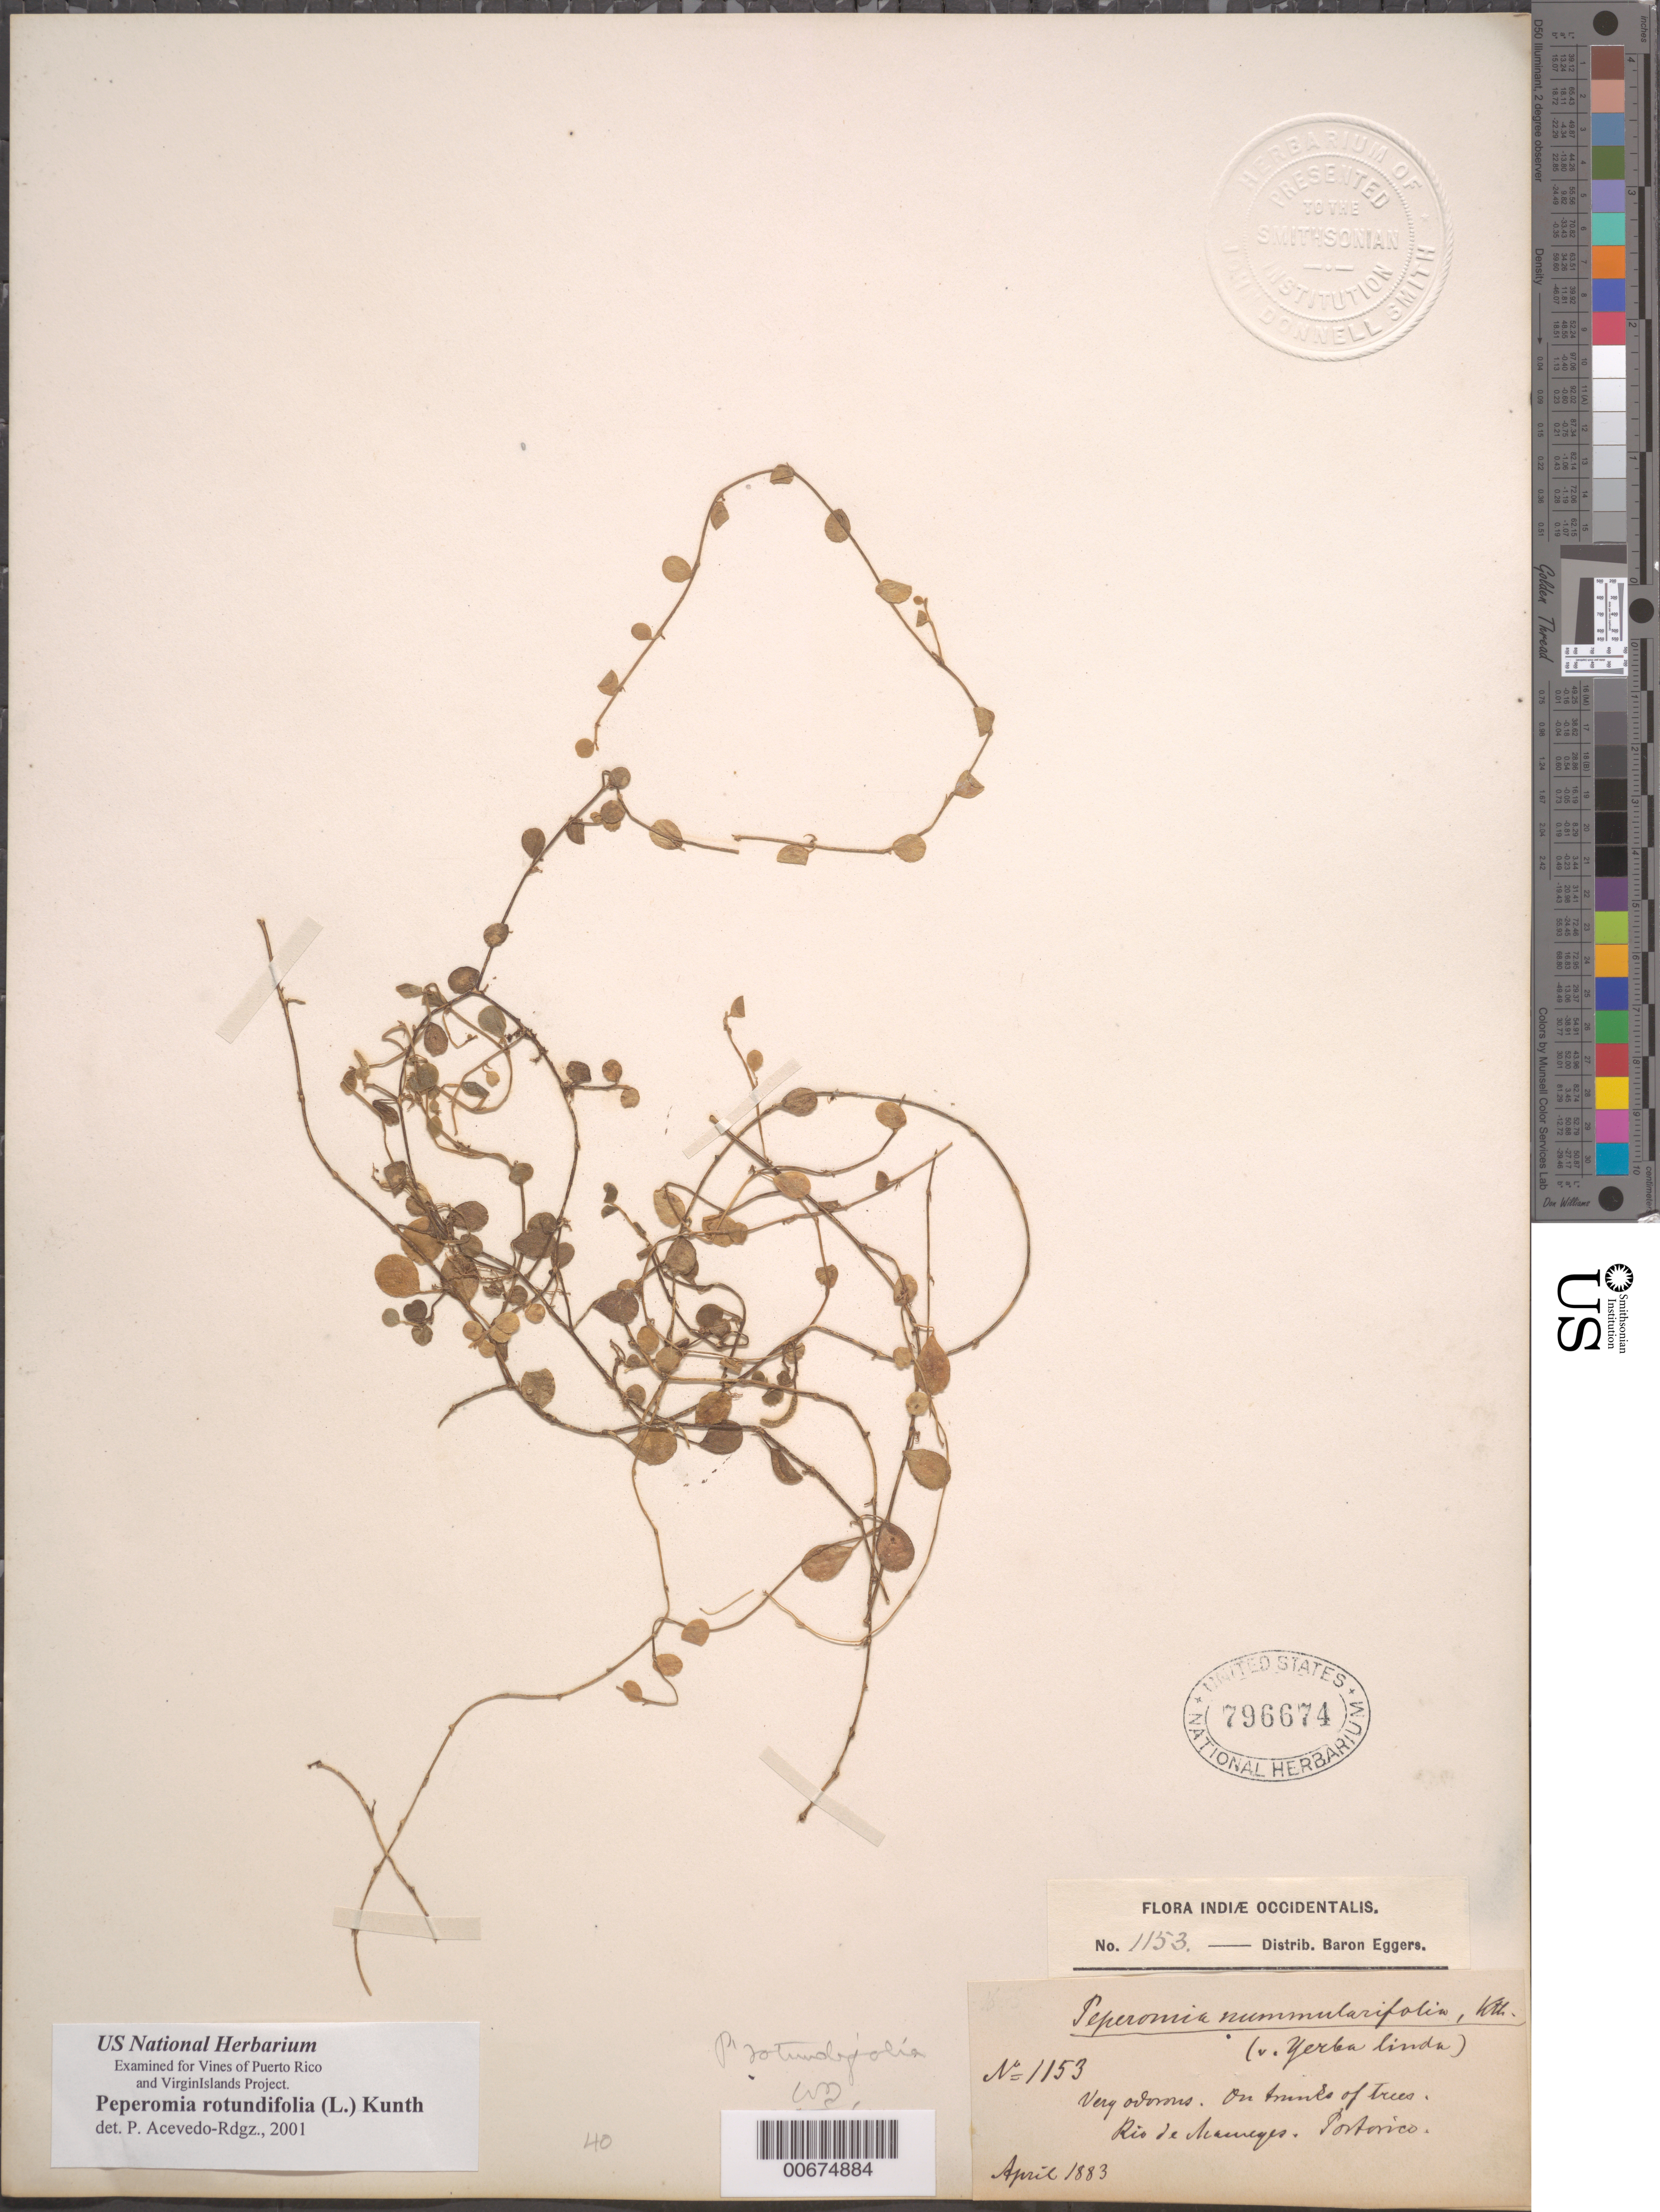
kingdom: Plantae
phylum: Tracheophyta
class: Magnoliopsida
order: Piperales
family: Piperaceae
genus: Peperomia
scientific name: Peperomia rotundifolia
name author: (L.) Kunth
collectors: H. F. A. von Eggers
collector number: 1153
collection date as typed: Apr 1883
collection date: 1883-04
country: Puerto Rico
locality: Río de ....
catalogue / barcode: US 796674